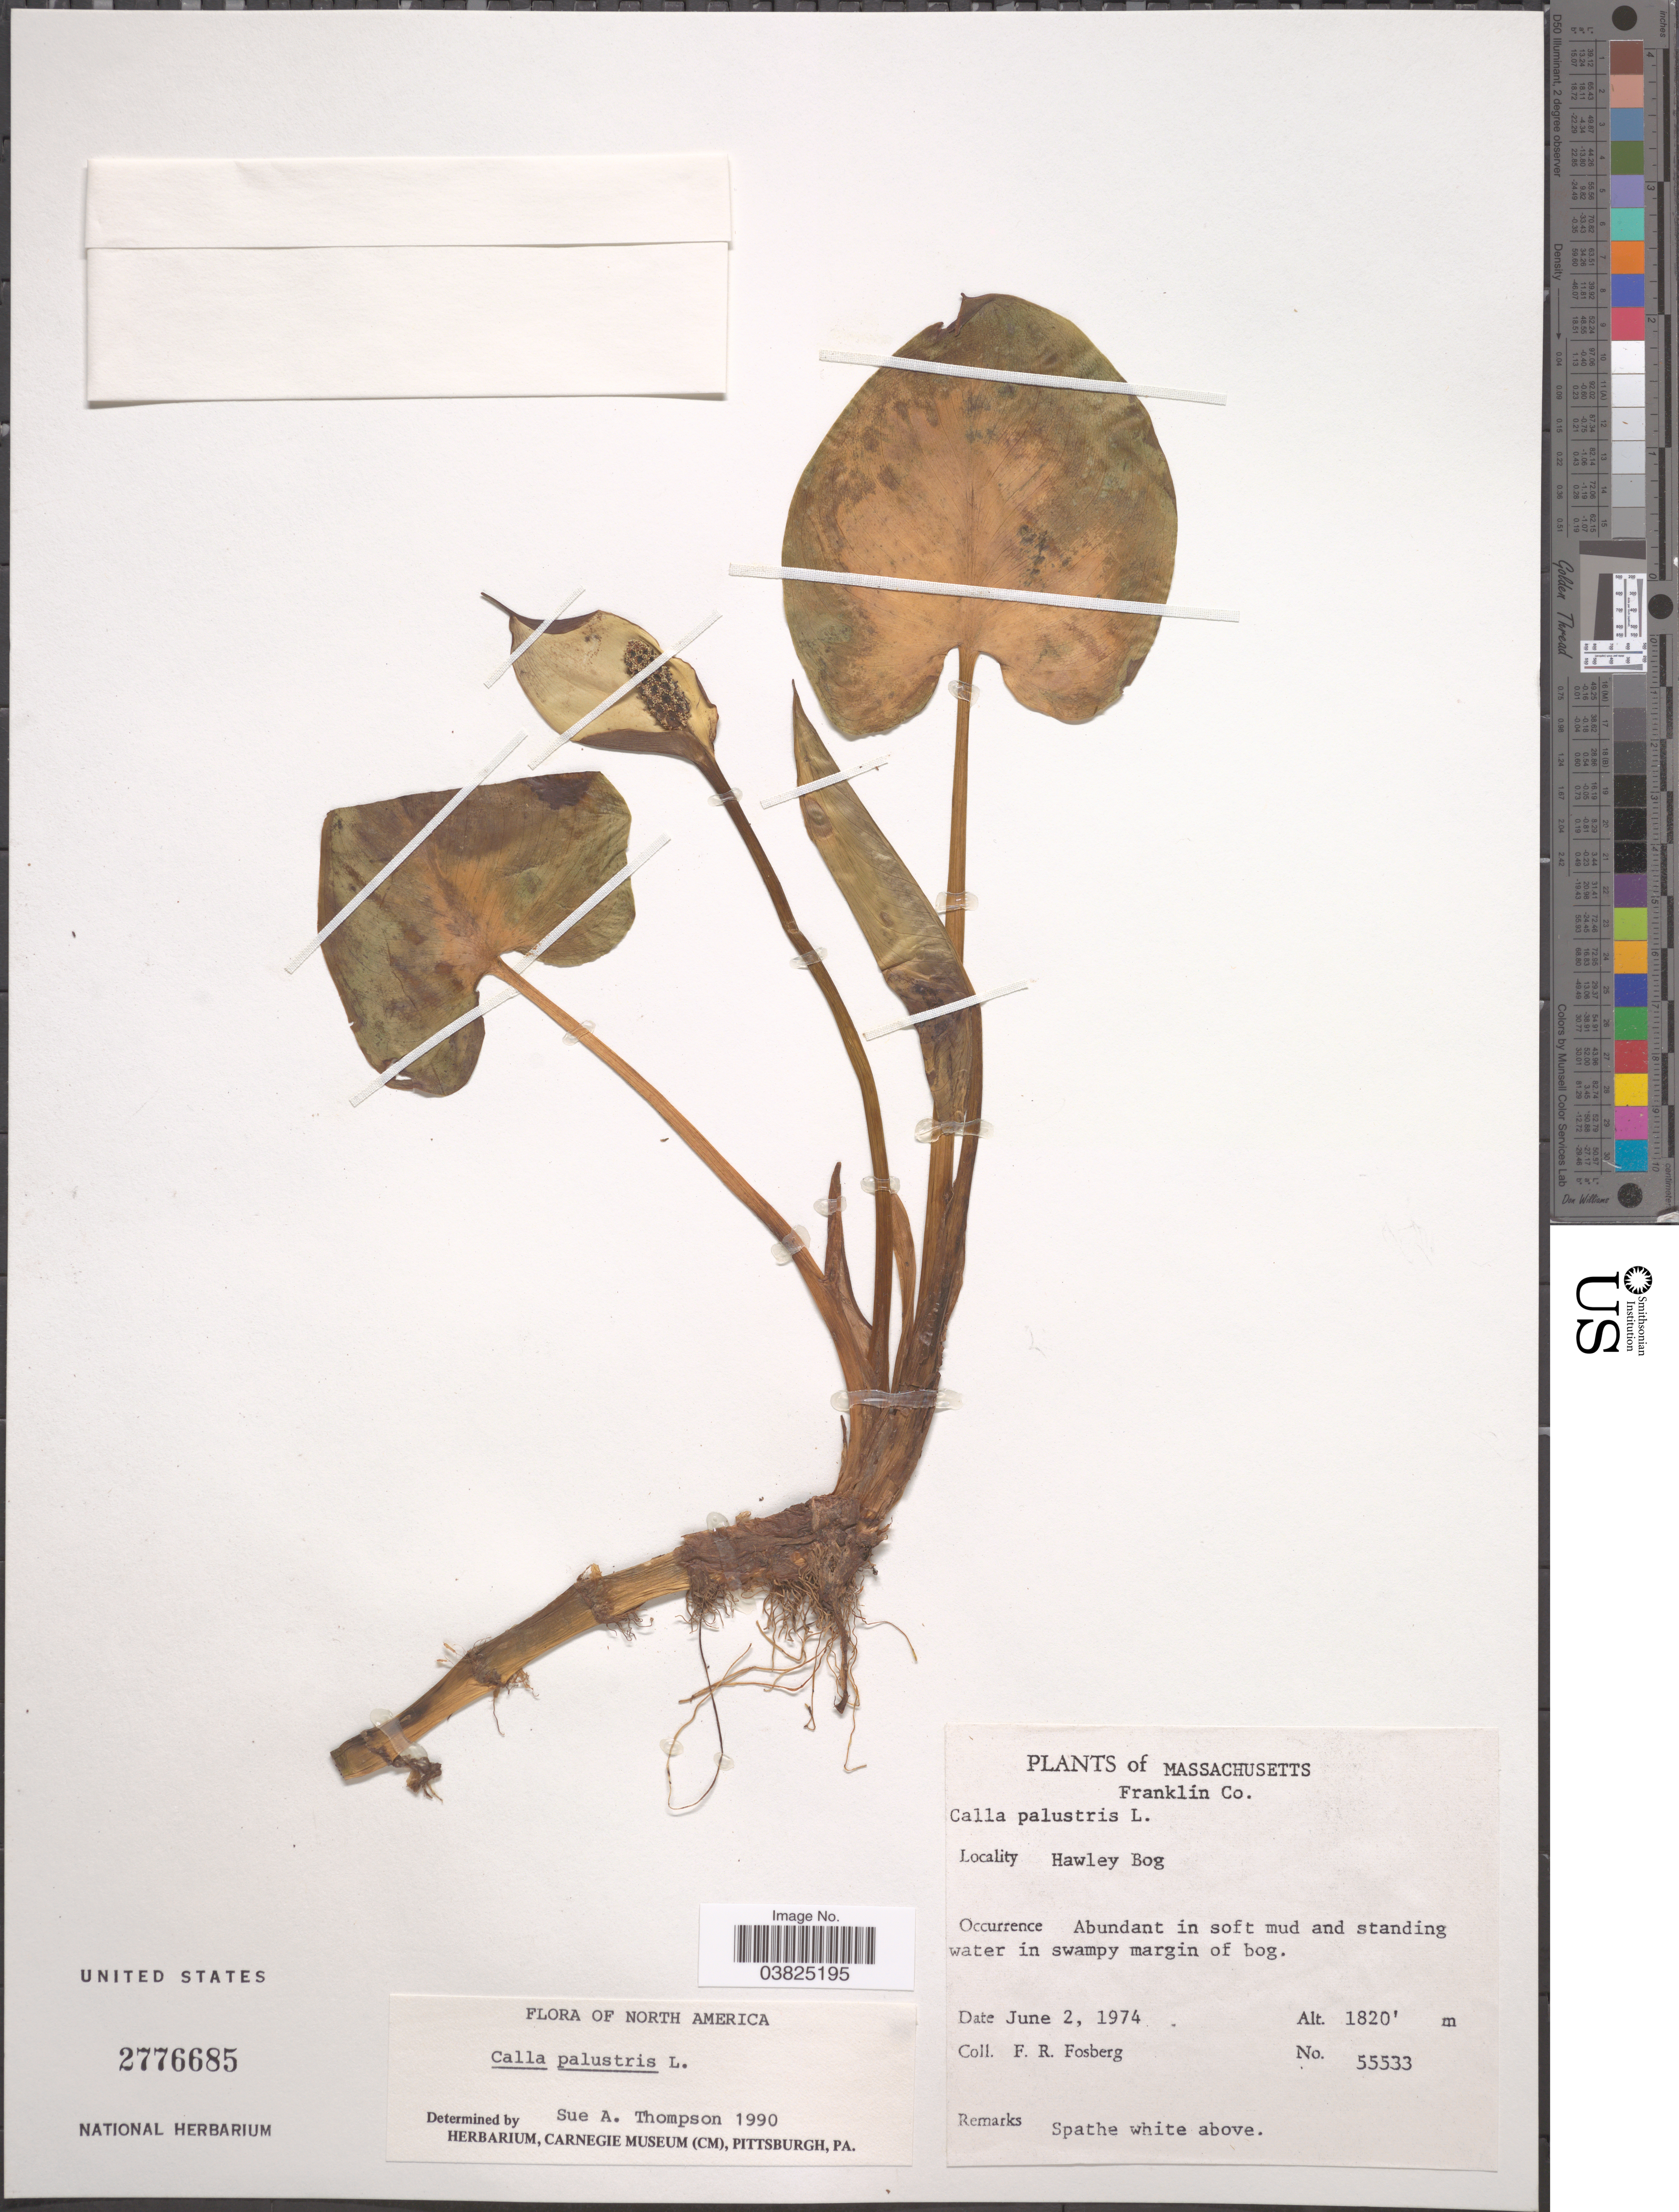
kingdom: Plantae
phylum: Tracheophyta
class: Liliopsida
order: Alismatales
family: Araceae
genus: Calla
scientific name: Calla palustris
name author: L.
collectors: F. R. Fosberg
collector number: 55533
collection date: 1974-06-02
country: United States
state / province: Massachusetts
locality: Franklin Co. Hawley Bog.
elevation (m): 555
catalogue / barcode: US 2776685